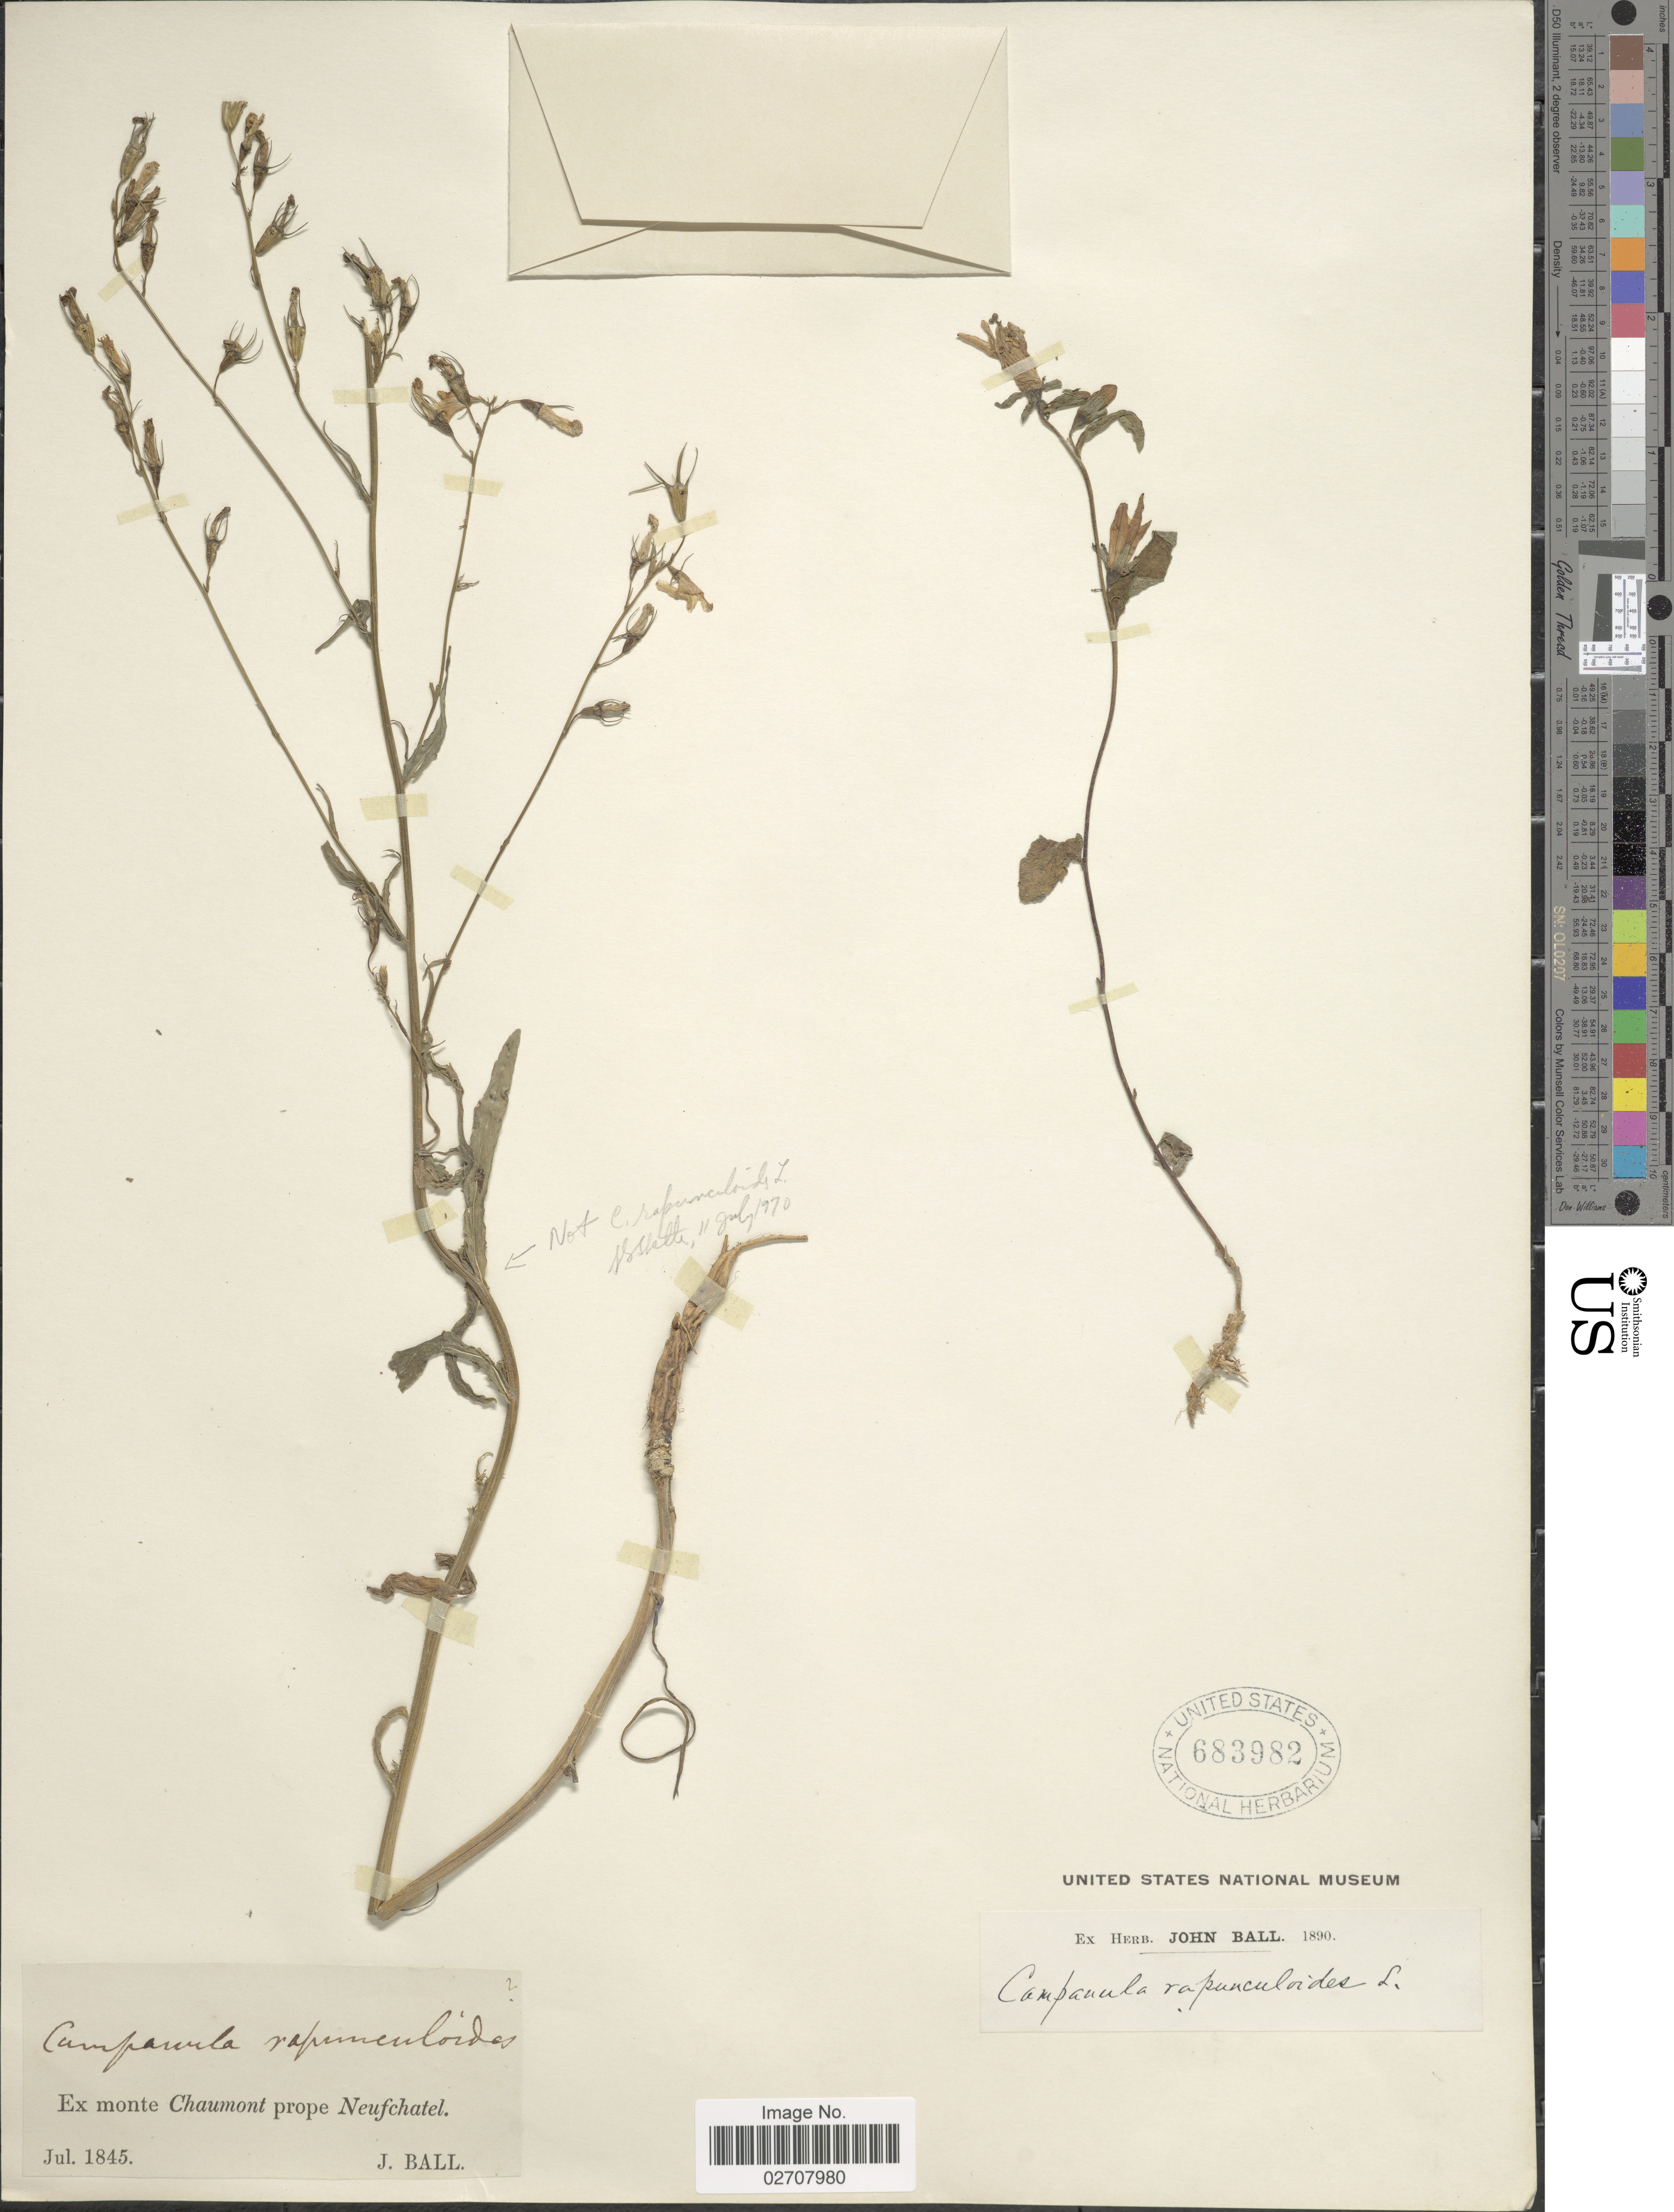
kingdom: Plantae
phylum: Tracheophyta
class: Magnoliopsida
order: Asterales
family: Campanulaceae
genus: Campanula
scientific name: Campanula rapunculoides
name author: L.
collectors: J. Ball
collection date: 1845-07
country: Switzerland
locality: Chaumont prope Neufchatel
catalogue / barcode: US 683982